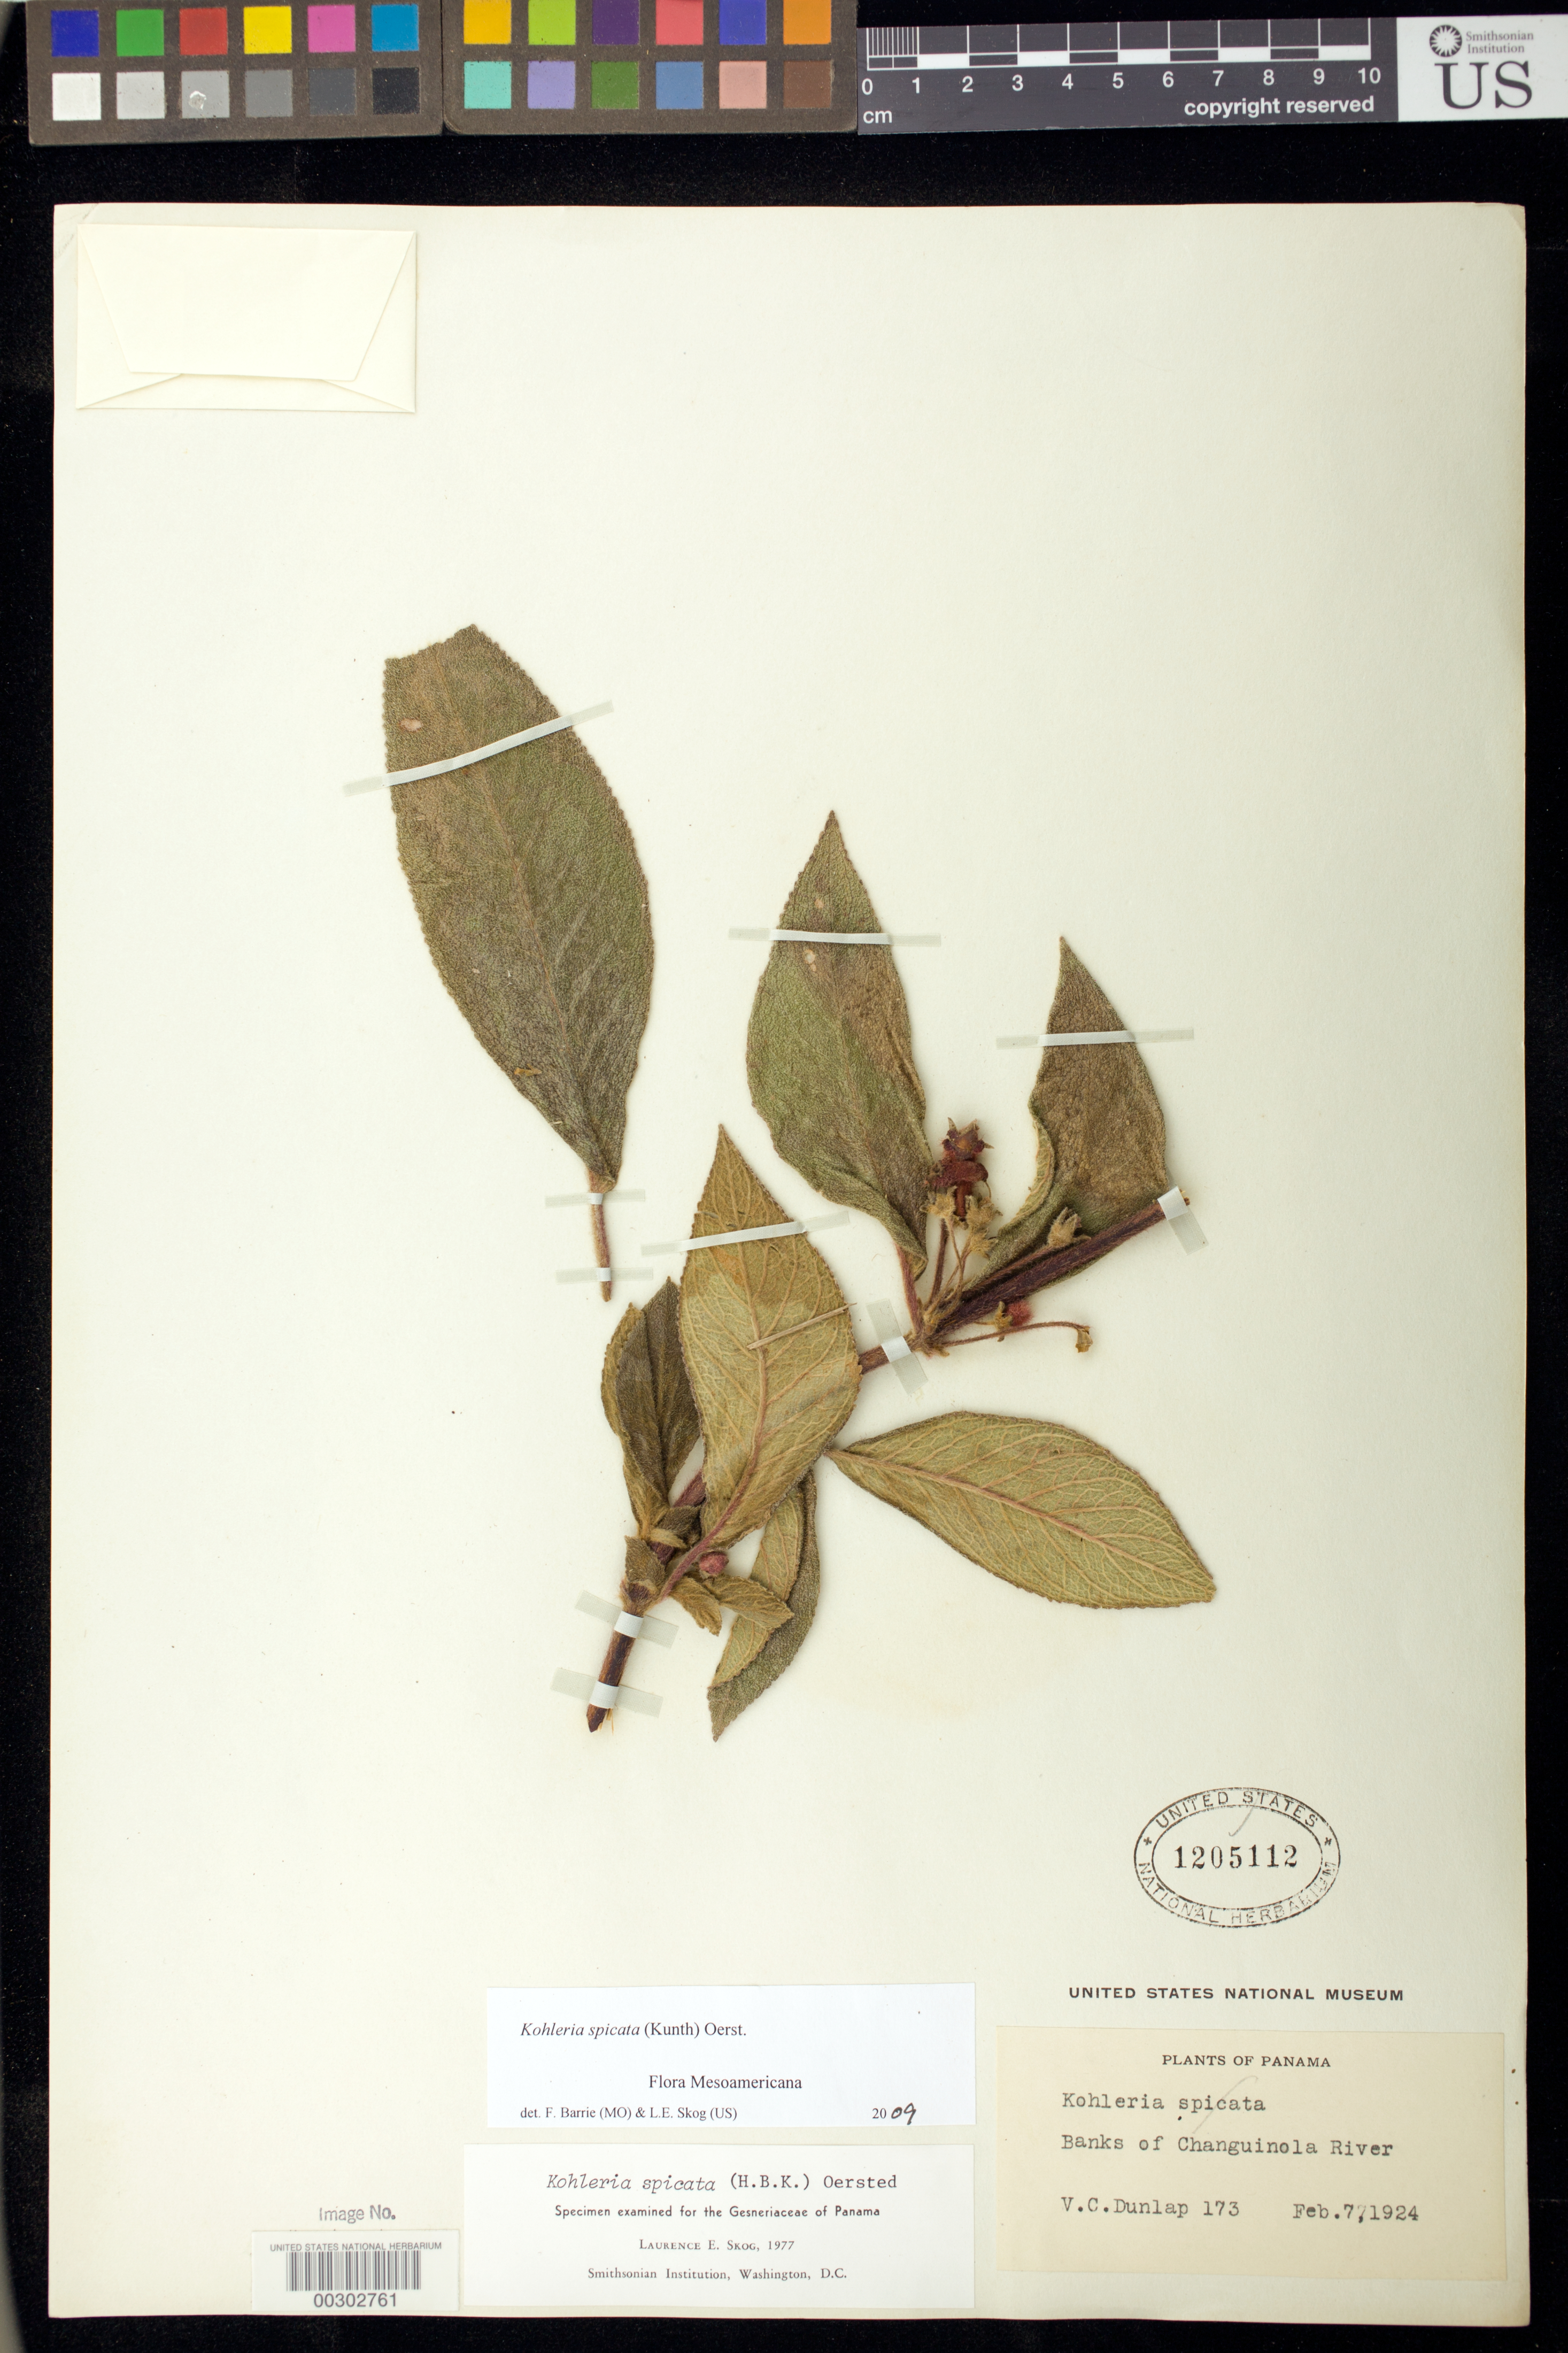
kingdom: Plantae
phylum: Tracheophyta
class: Magnoliopsida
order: Lamiales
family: Gesneriaceae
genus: Kohleria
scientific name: Kohleria spicata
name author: (Kunth) Oerst.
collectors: V. C. Dunlap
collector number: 173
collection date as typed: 07 Feb 1924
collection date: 1924-02-07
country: Panama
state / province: Bocas del Toro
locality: Banks of Changuinola River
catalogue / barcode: US 1205112